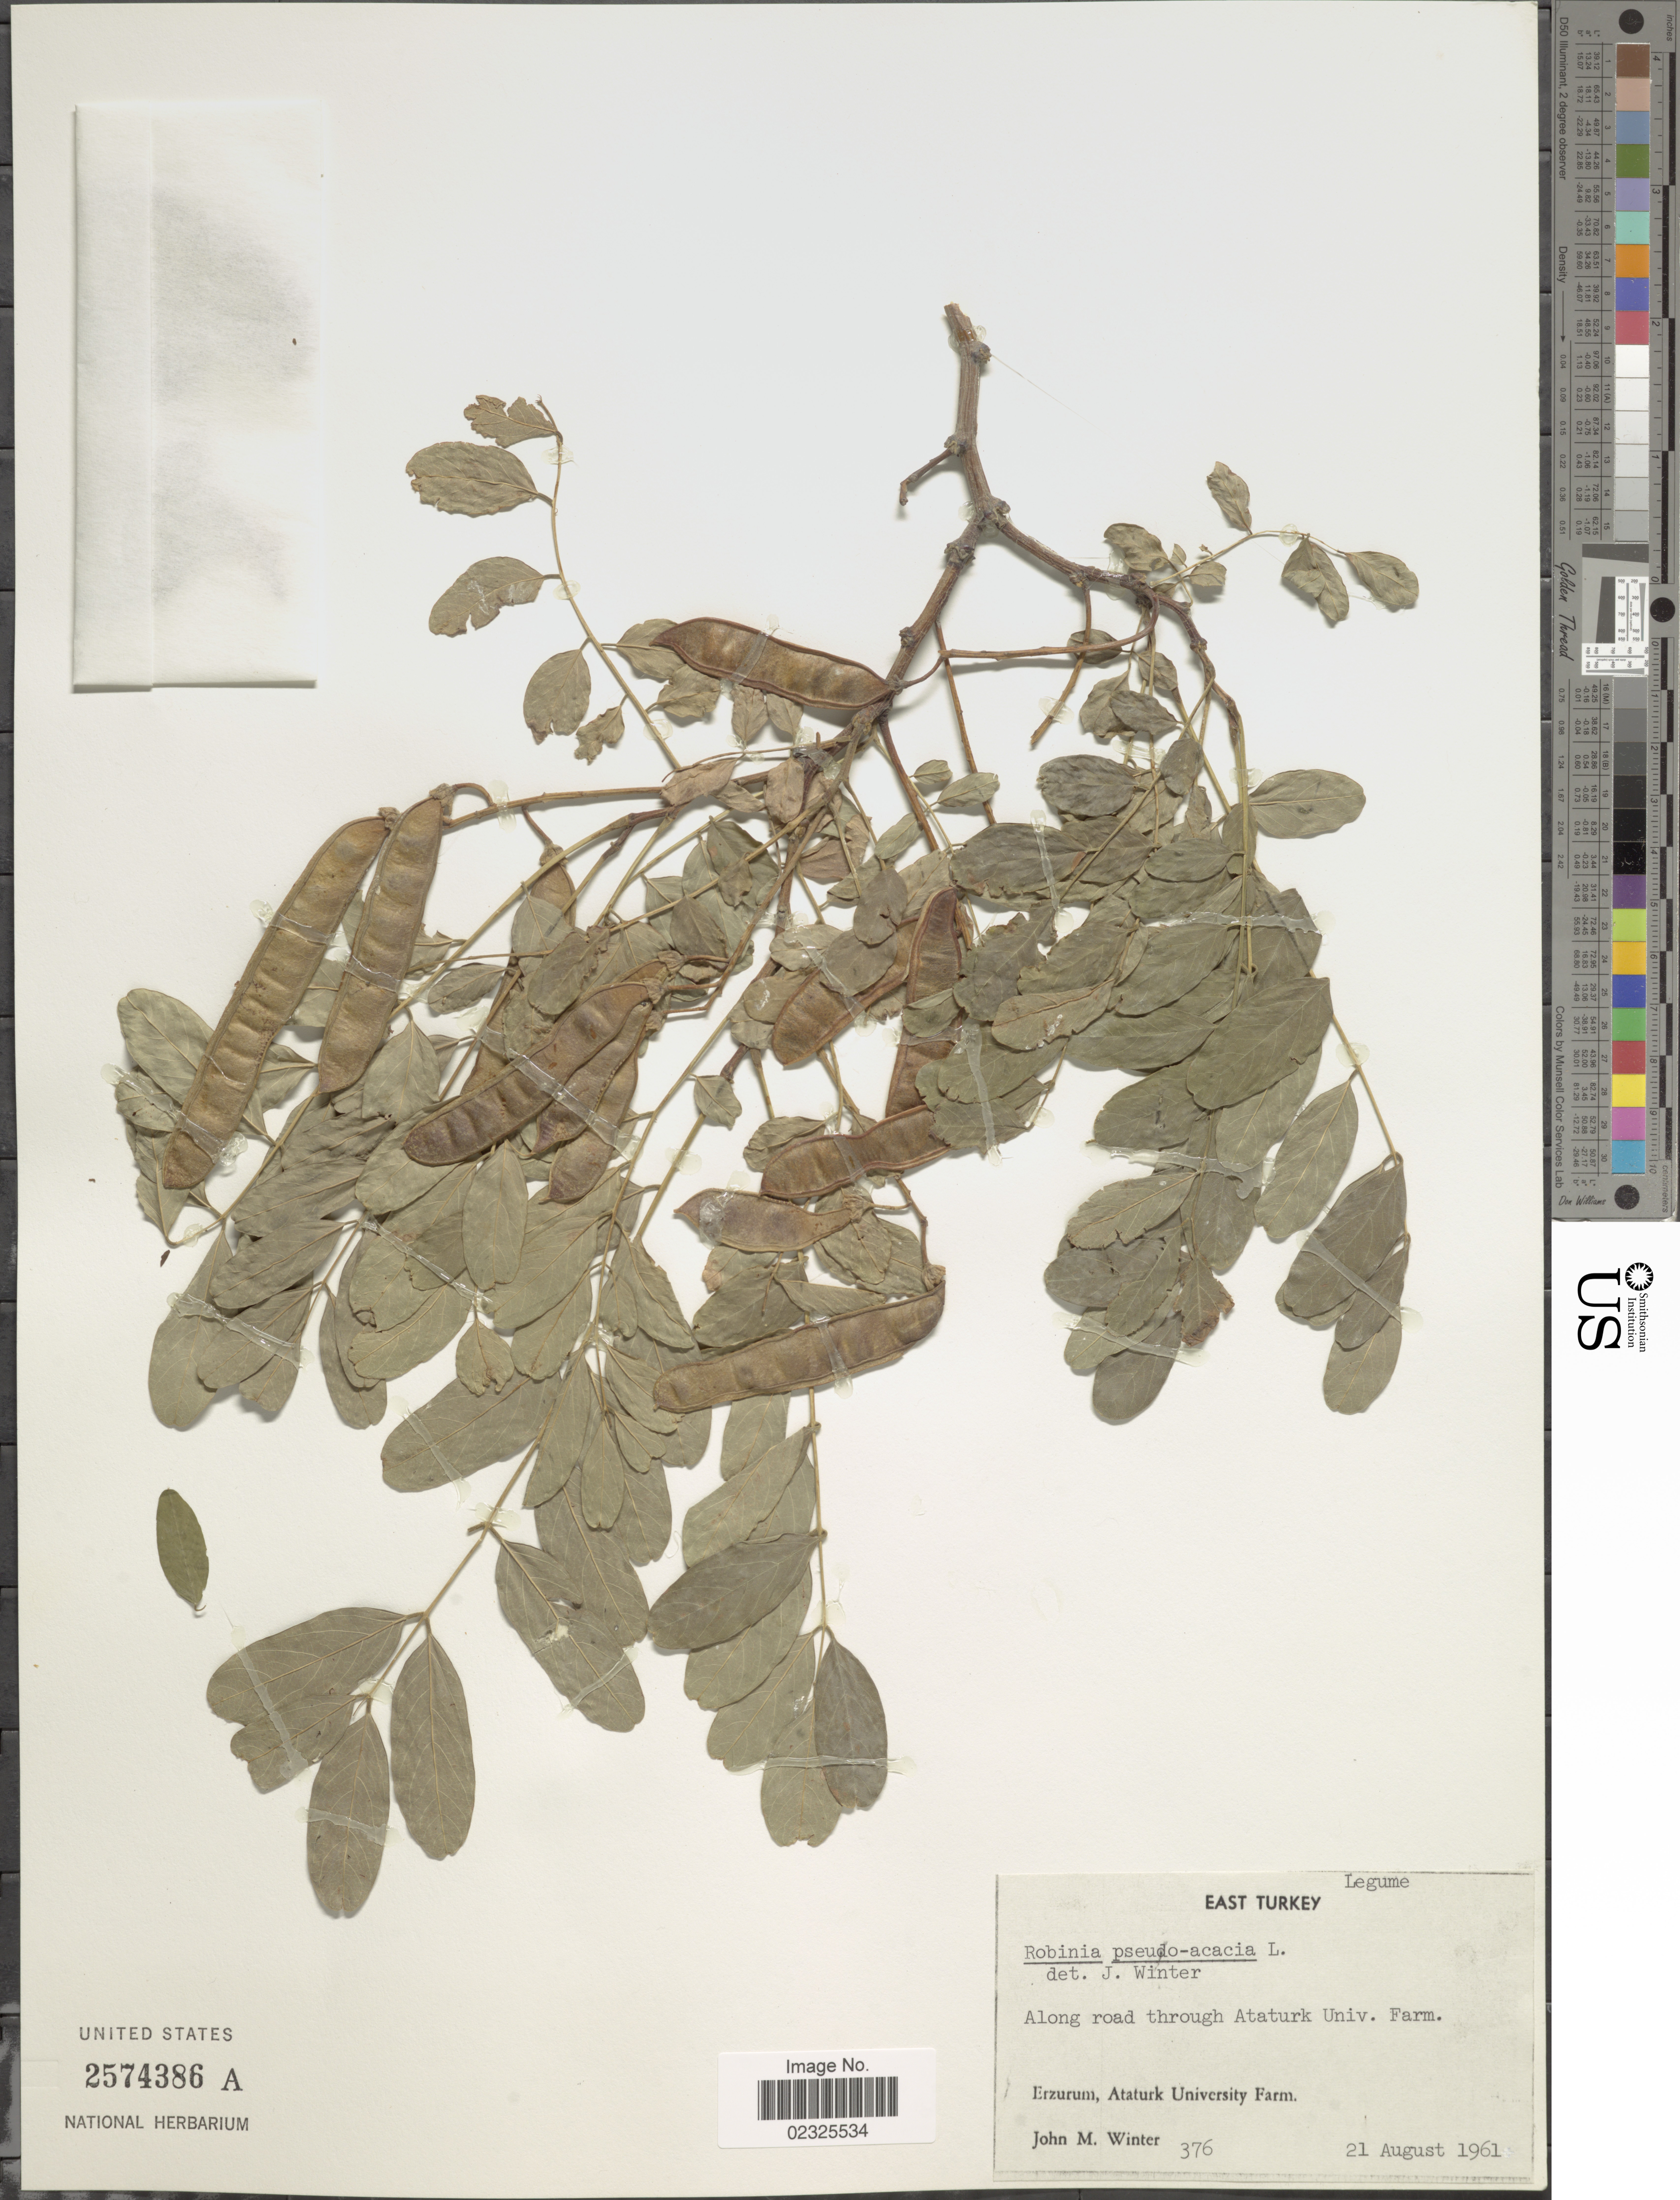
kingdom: Plantae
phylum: Tracheophyta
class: Magnoliopsida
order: Fabales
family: Fabaceae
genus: Robinia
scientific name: Robinia pseudoacacia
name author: L.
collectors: J. M. Winter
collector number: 376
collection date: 1961-08-21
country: Turkey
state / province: Erzurum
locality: Along road through Ataturk Univ. Farm. Erzurum, Ataturk University Farm.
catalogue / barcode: US 2574386A